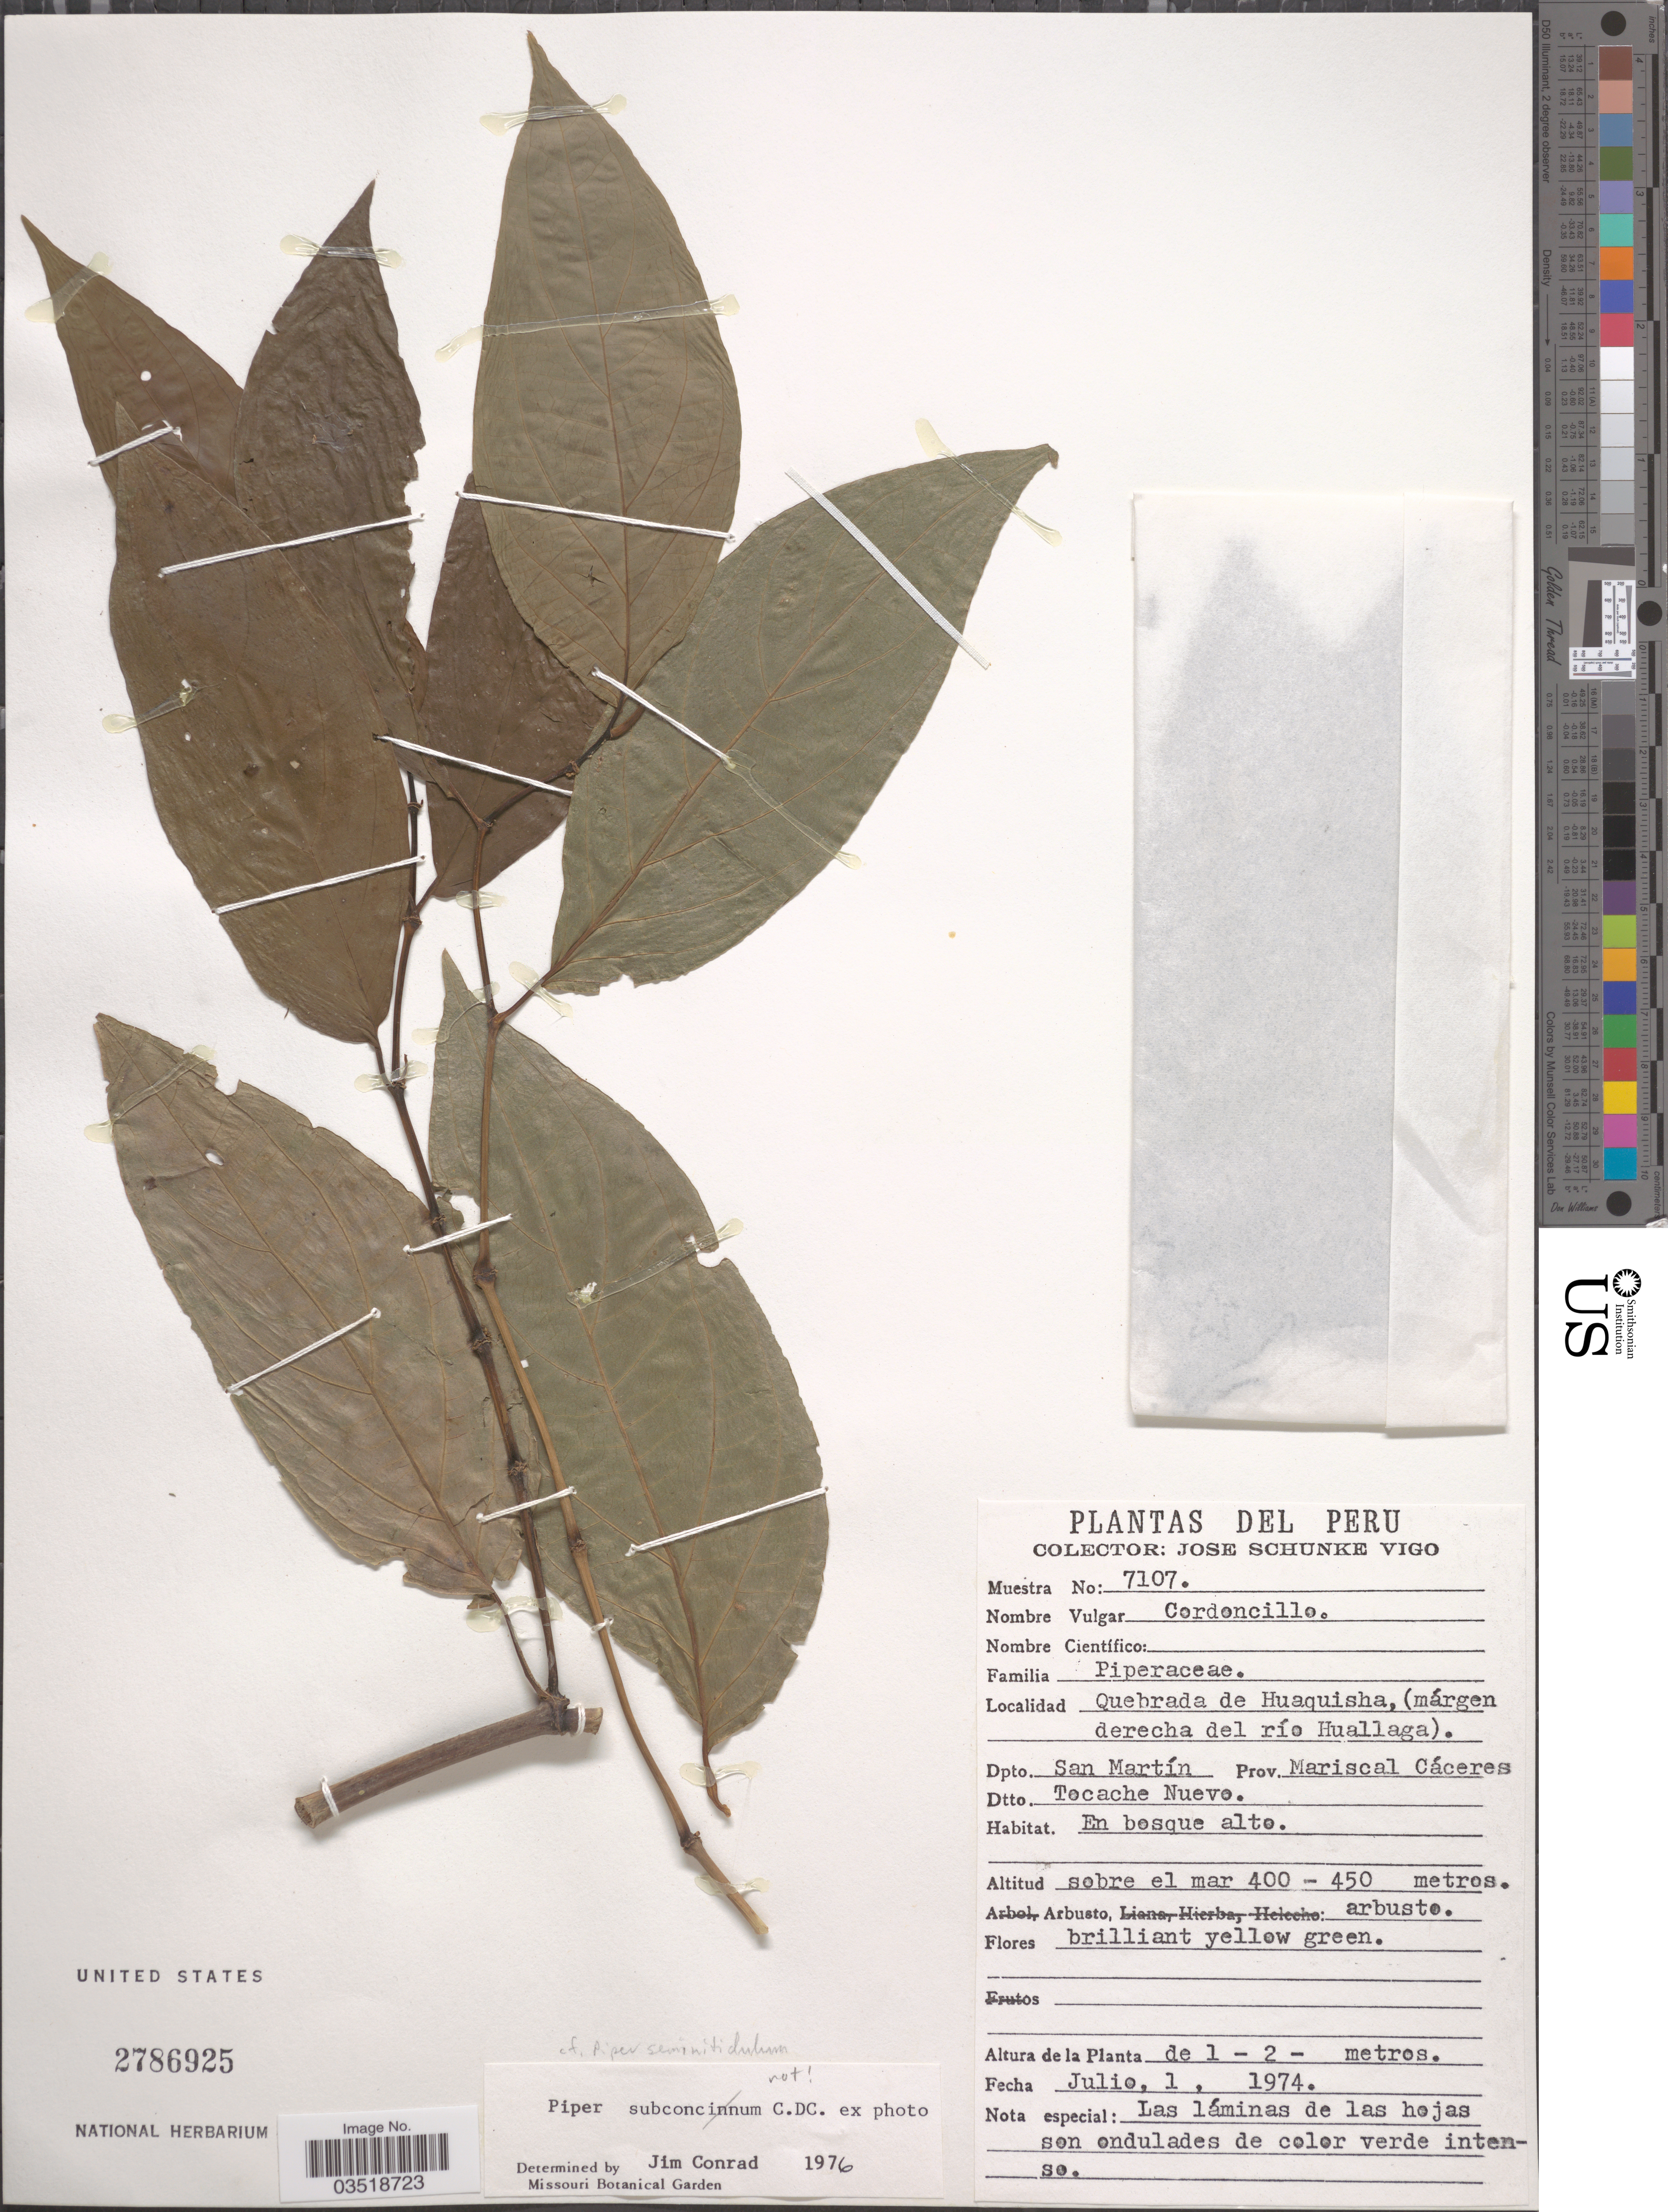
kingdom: Plantae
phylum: Tracheophyta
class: Magnoliopsida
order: Piperales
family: Piperaceae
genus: Piper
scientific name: Piper seminitidulum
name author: Trel. in J.F. Macbr.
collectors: J. Schunke Vigo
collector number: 7107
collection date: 1974-07-01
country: Peru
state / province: San Martín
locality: Quebrada de Huaquisha, (márgen derecha del río Huallaga). Dpto. San Martín. Prov. Mariscal Cáceres. Dtto. Tocache Nuevo.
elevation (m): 400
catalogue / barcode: US 2786925